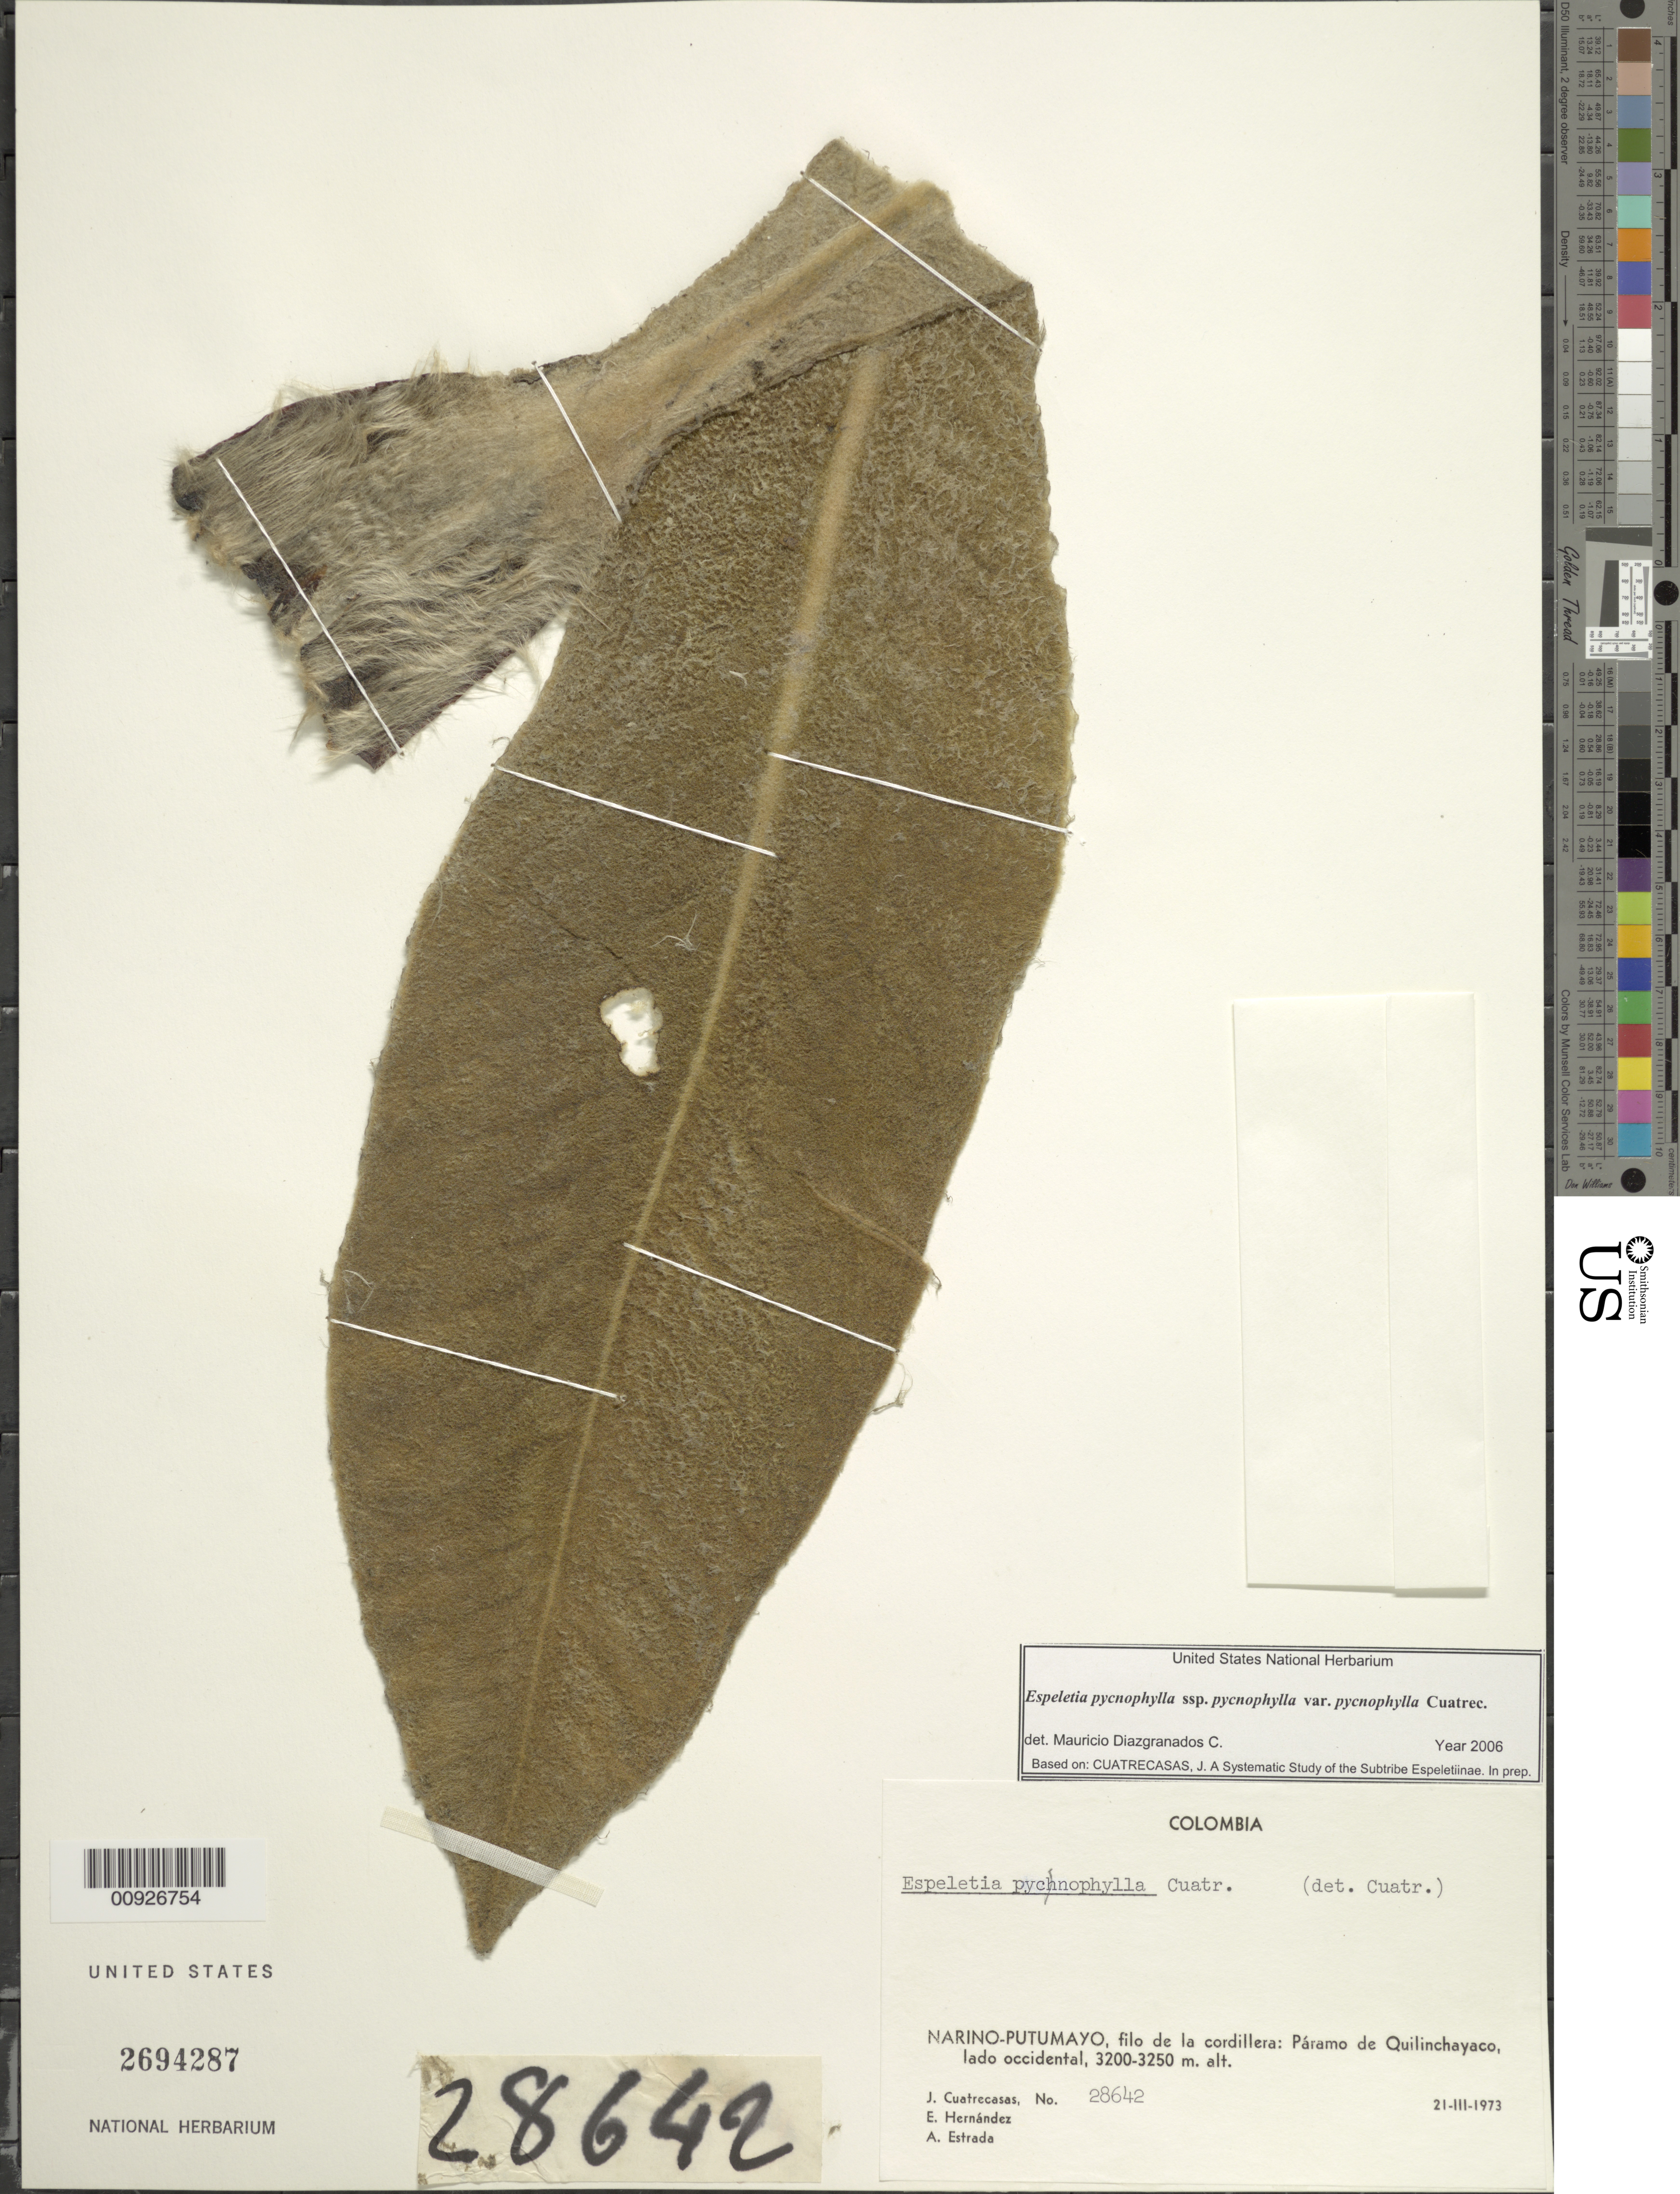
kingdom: Plantae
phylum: Tracheophyta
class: Magnoliopsida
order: Asterales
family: Asteraceae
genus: Espeletia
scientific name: Espeletia pycnophylla var. pycnophylla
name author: Cuatrec.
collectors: J. Cuatrecasas, E. Hernández & A. Estrada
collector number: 28642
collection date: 1973-03-21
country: Colombia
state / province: Putumayo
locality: P. de Quilinchayaco. Filo de La Cordillera, Páramo de Quilinchayaco, Lado Occidental.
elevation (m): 3200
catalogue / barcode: US 2694287